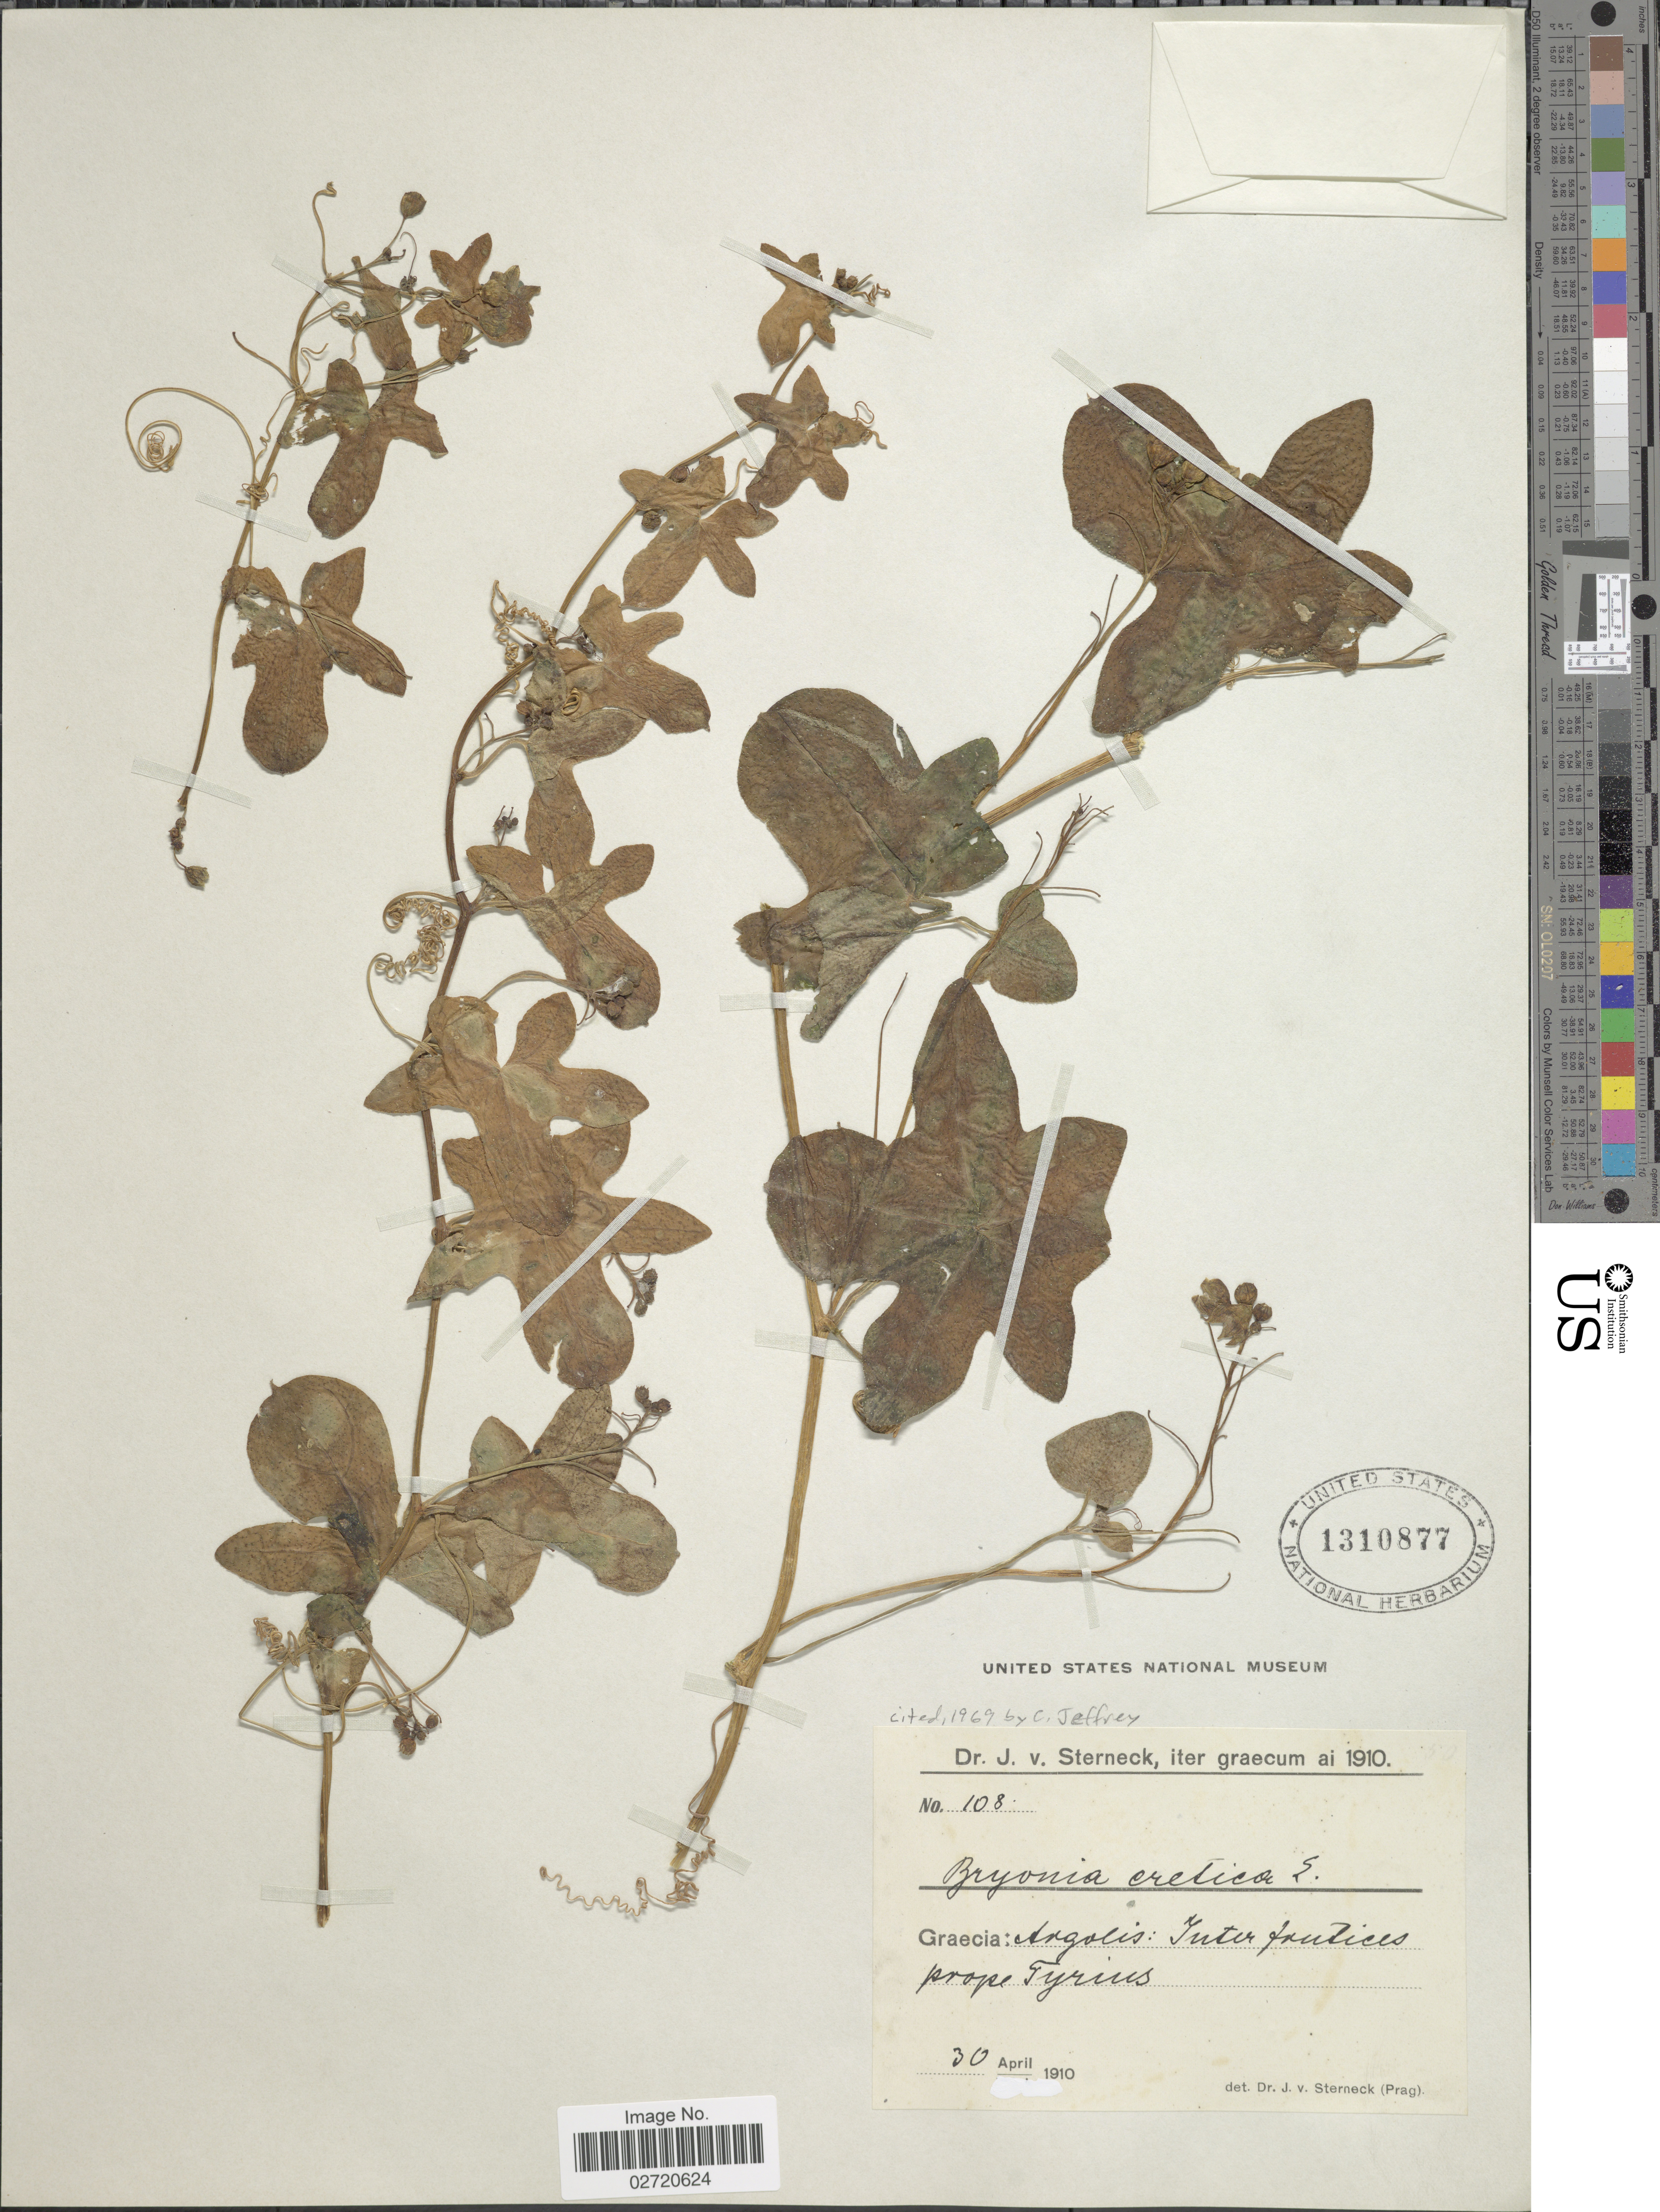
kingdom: Plantae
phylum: Tracheophyta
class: Magnoliopsida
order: Cucurbitales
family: Cucurbitaceae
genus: Bryonia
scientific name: Bryonia cretica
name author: L.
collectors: J. von Sterneck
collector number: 108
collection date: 1910-04-30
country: Greece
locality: Graecia: Argolis: Inter frutices prope Tyrins.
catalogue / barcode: US 1310877